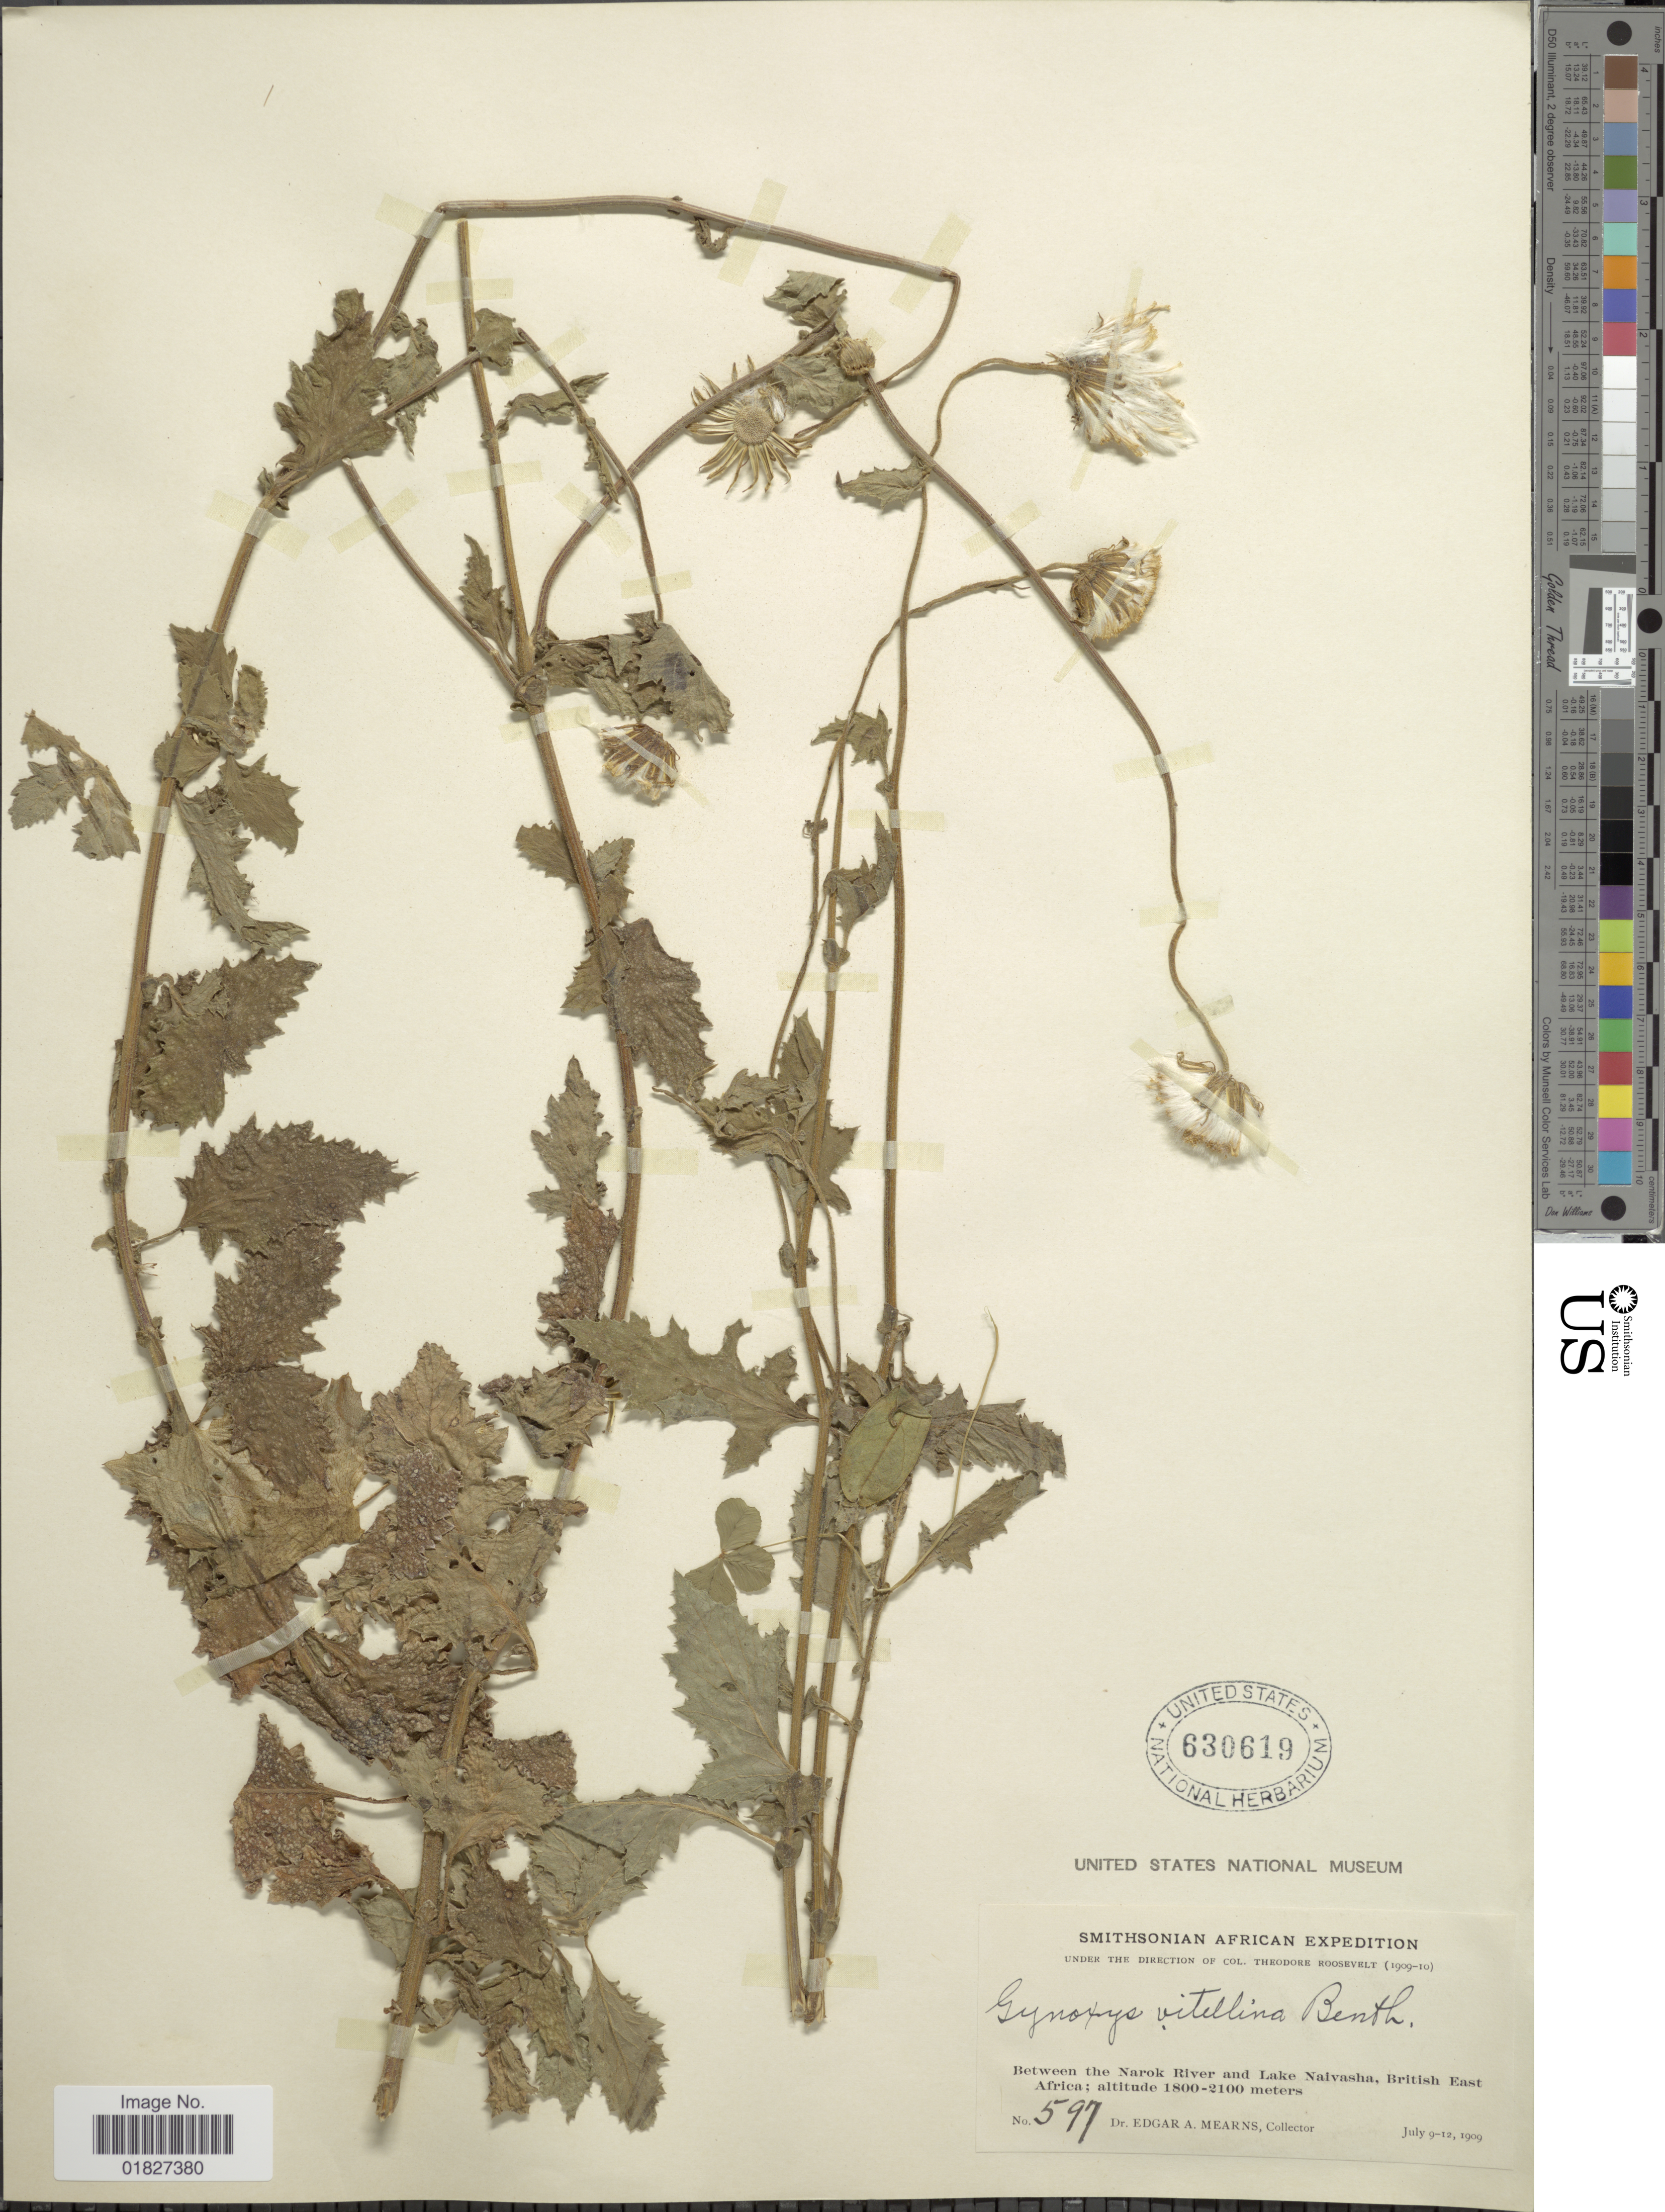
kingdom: Plantae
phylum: Tracheophyta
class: Magnoliopsida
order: Asterales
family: Asteraceae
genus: Gynura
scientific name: Gynura vitellina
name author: Benth.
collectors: E. A. Mearns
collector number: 597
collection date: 1909-07-09/1909-07-12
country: Kenya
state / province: Narok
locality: Between the Narok River and Lake Naivasha, British East Africa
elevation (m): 1800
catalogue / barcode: US 630619